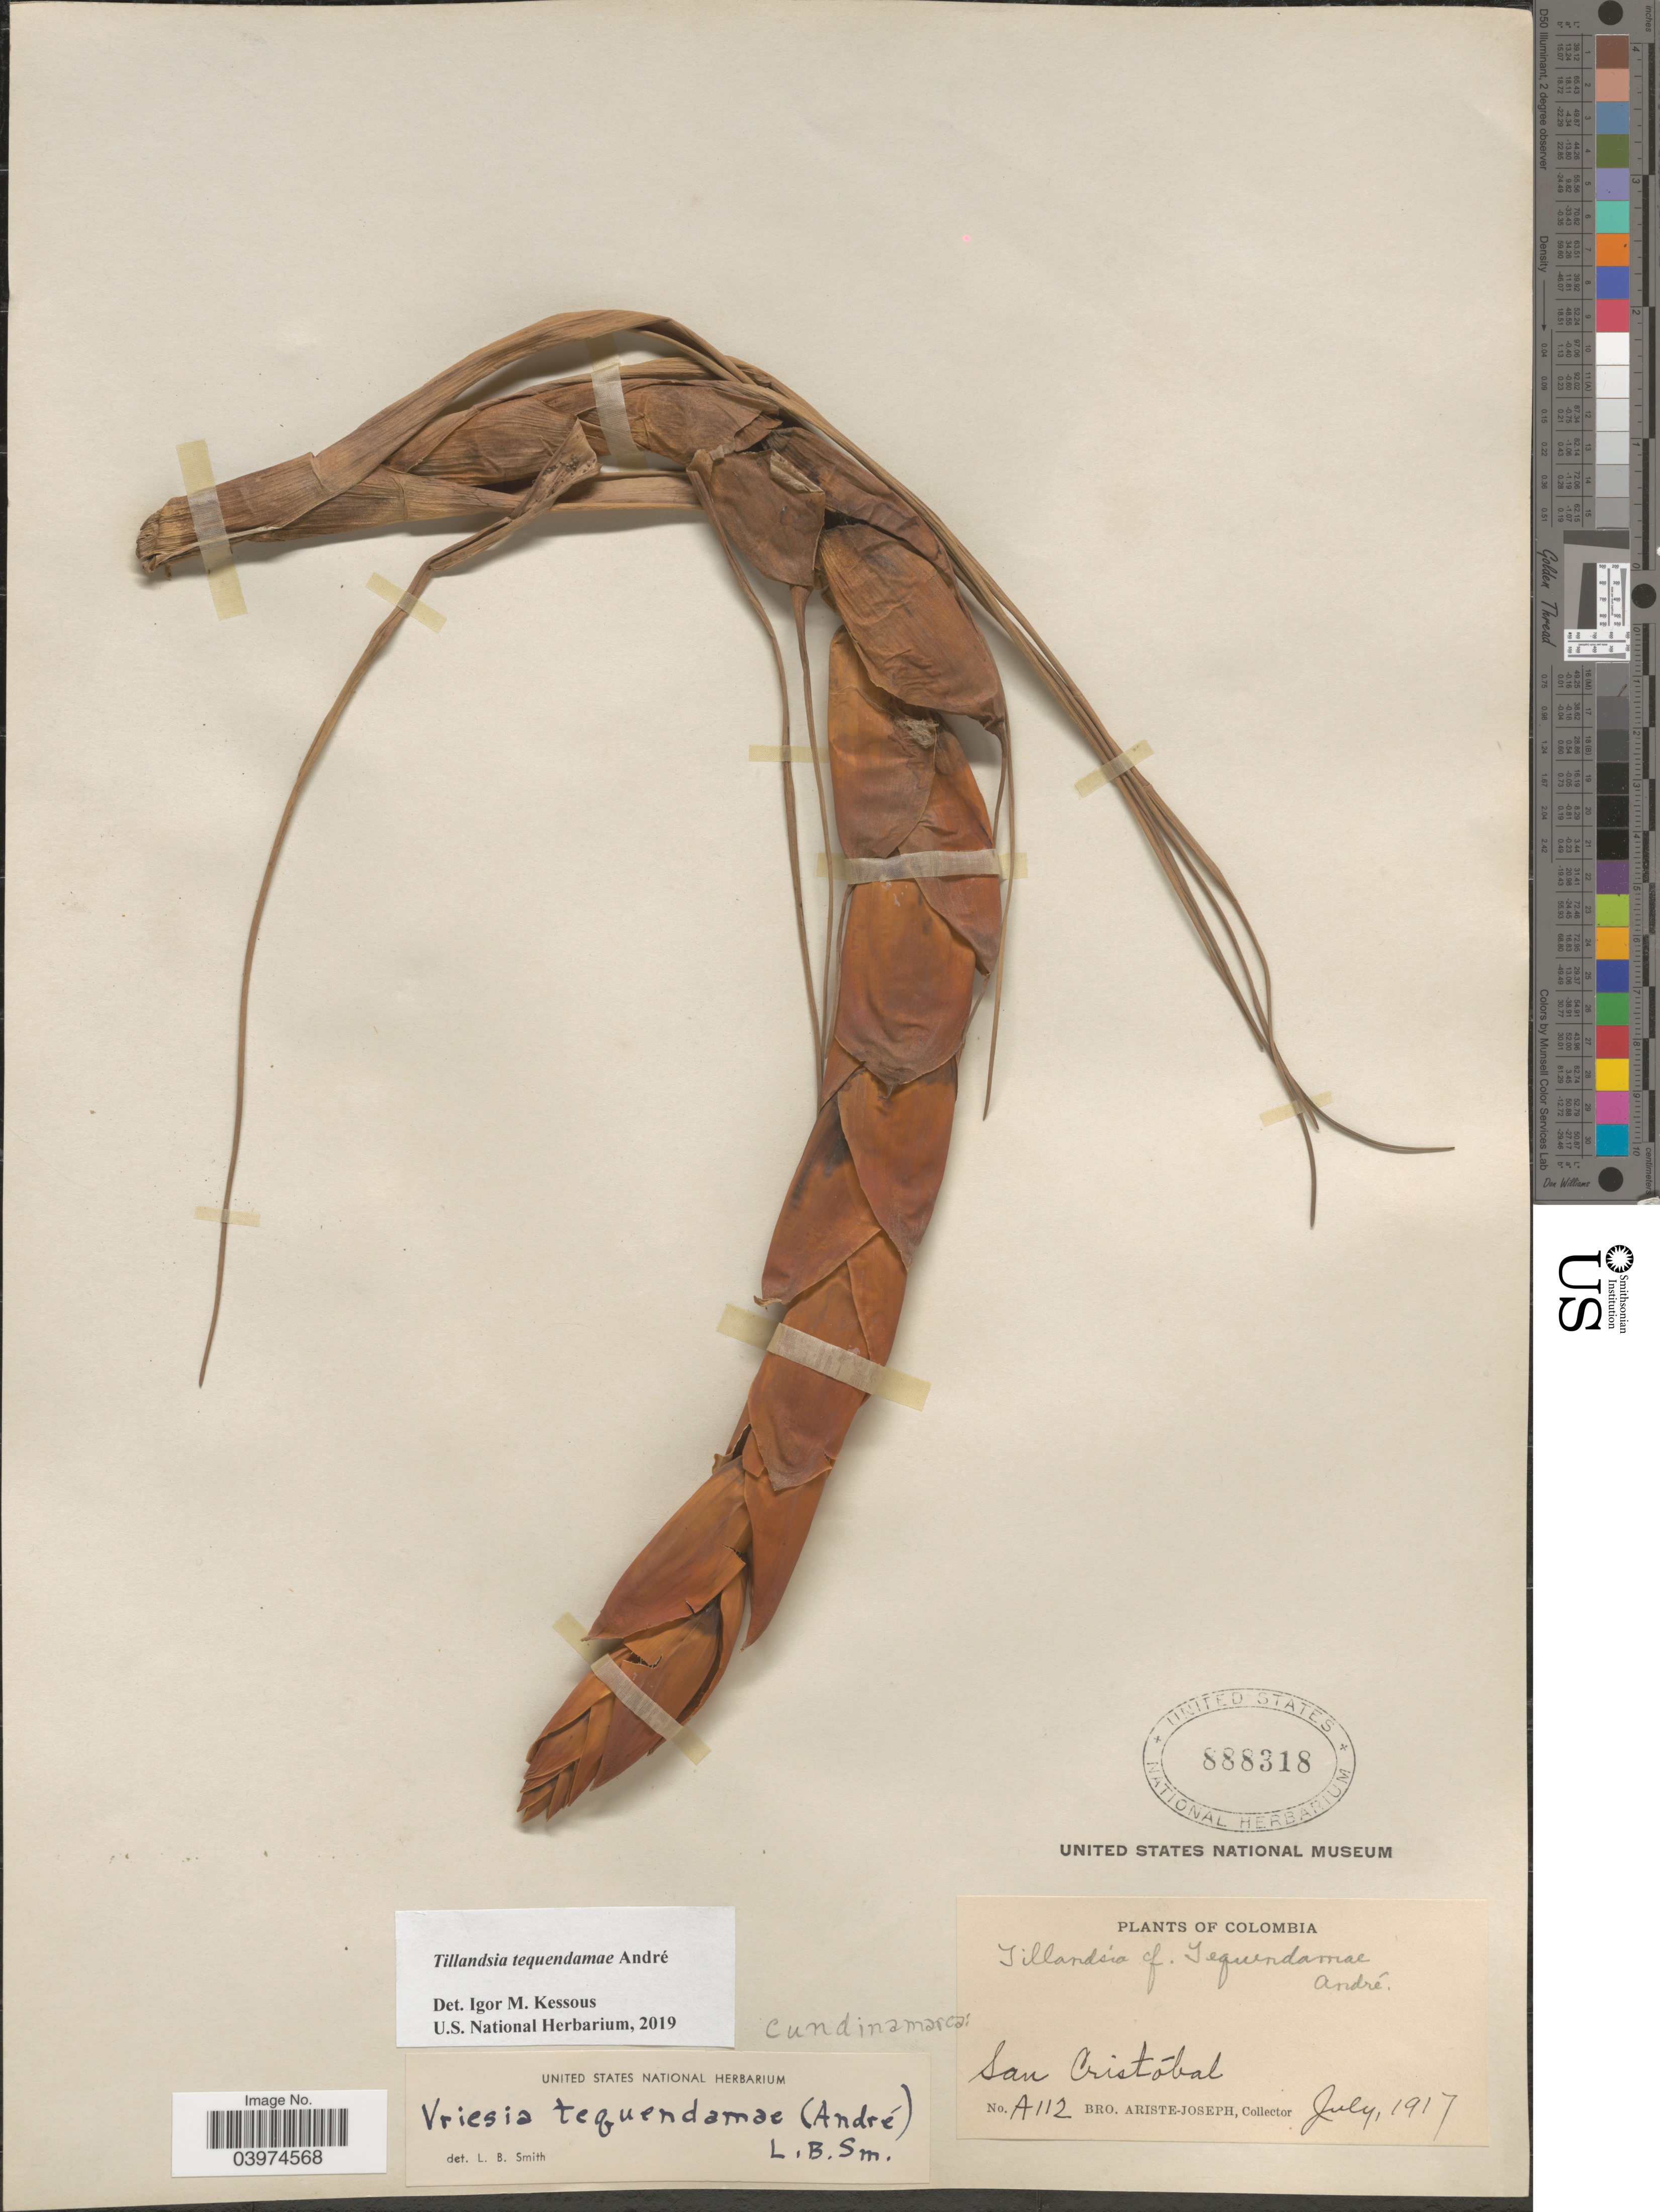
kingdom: Plantae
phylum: Tracheophyta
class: Liliopsida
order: Poales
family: Bromeliaceae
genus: Vriesea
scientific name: Vriesea tequendamae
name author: (André) L.B. Sm.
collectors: Bro. Ariste-Joseph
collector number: A112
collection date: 1917-07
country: Colombia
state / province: Cundinamarca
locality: San Cristóbal.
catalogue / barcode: US 888318